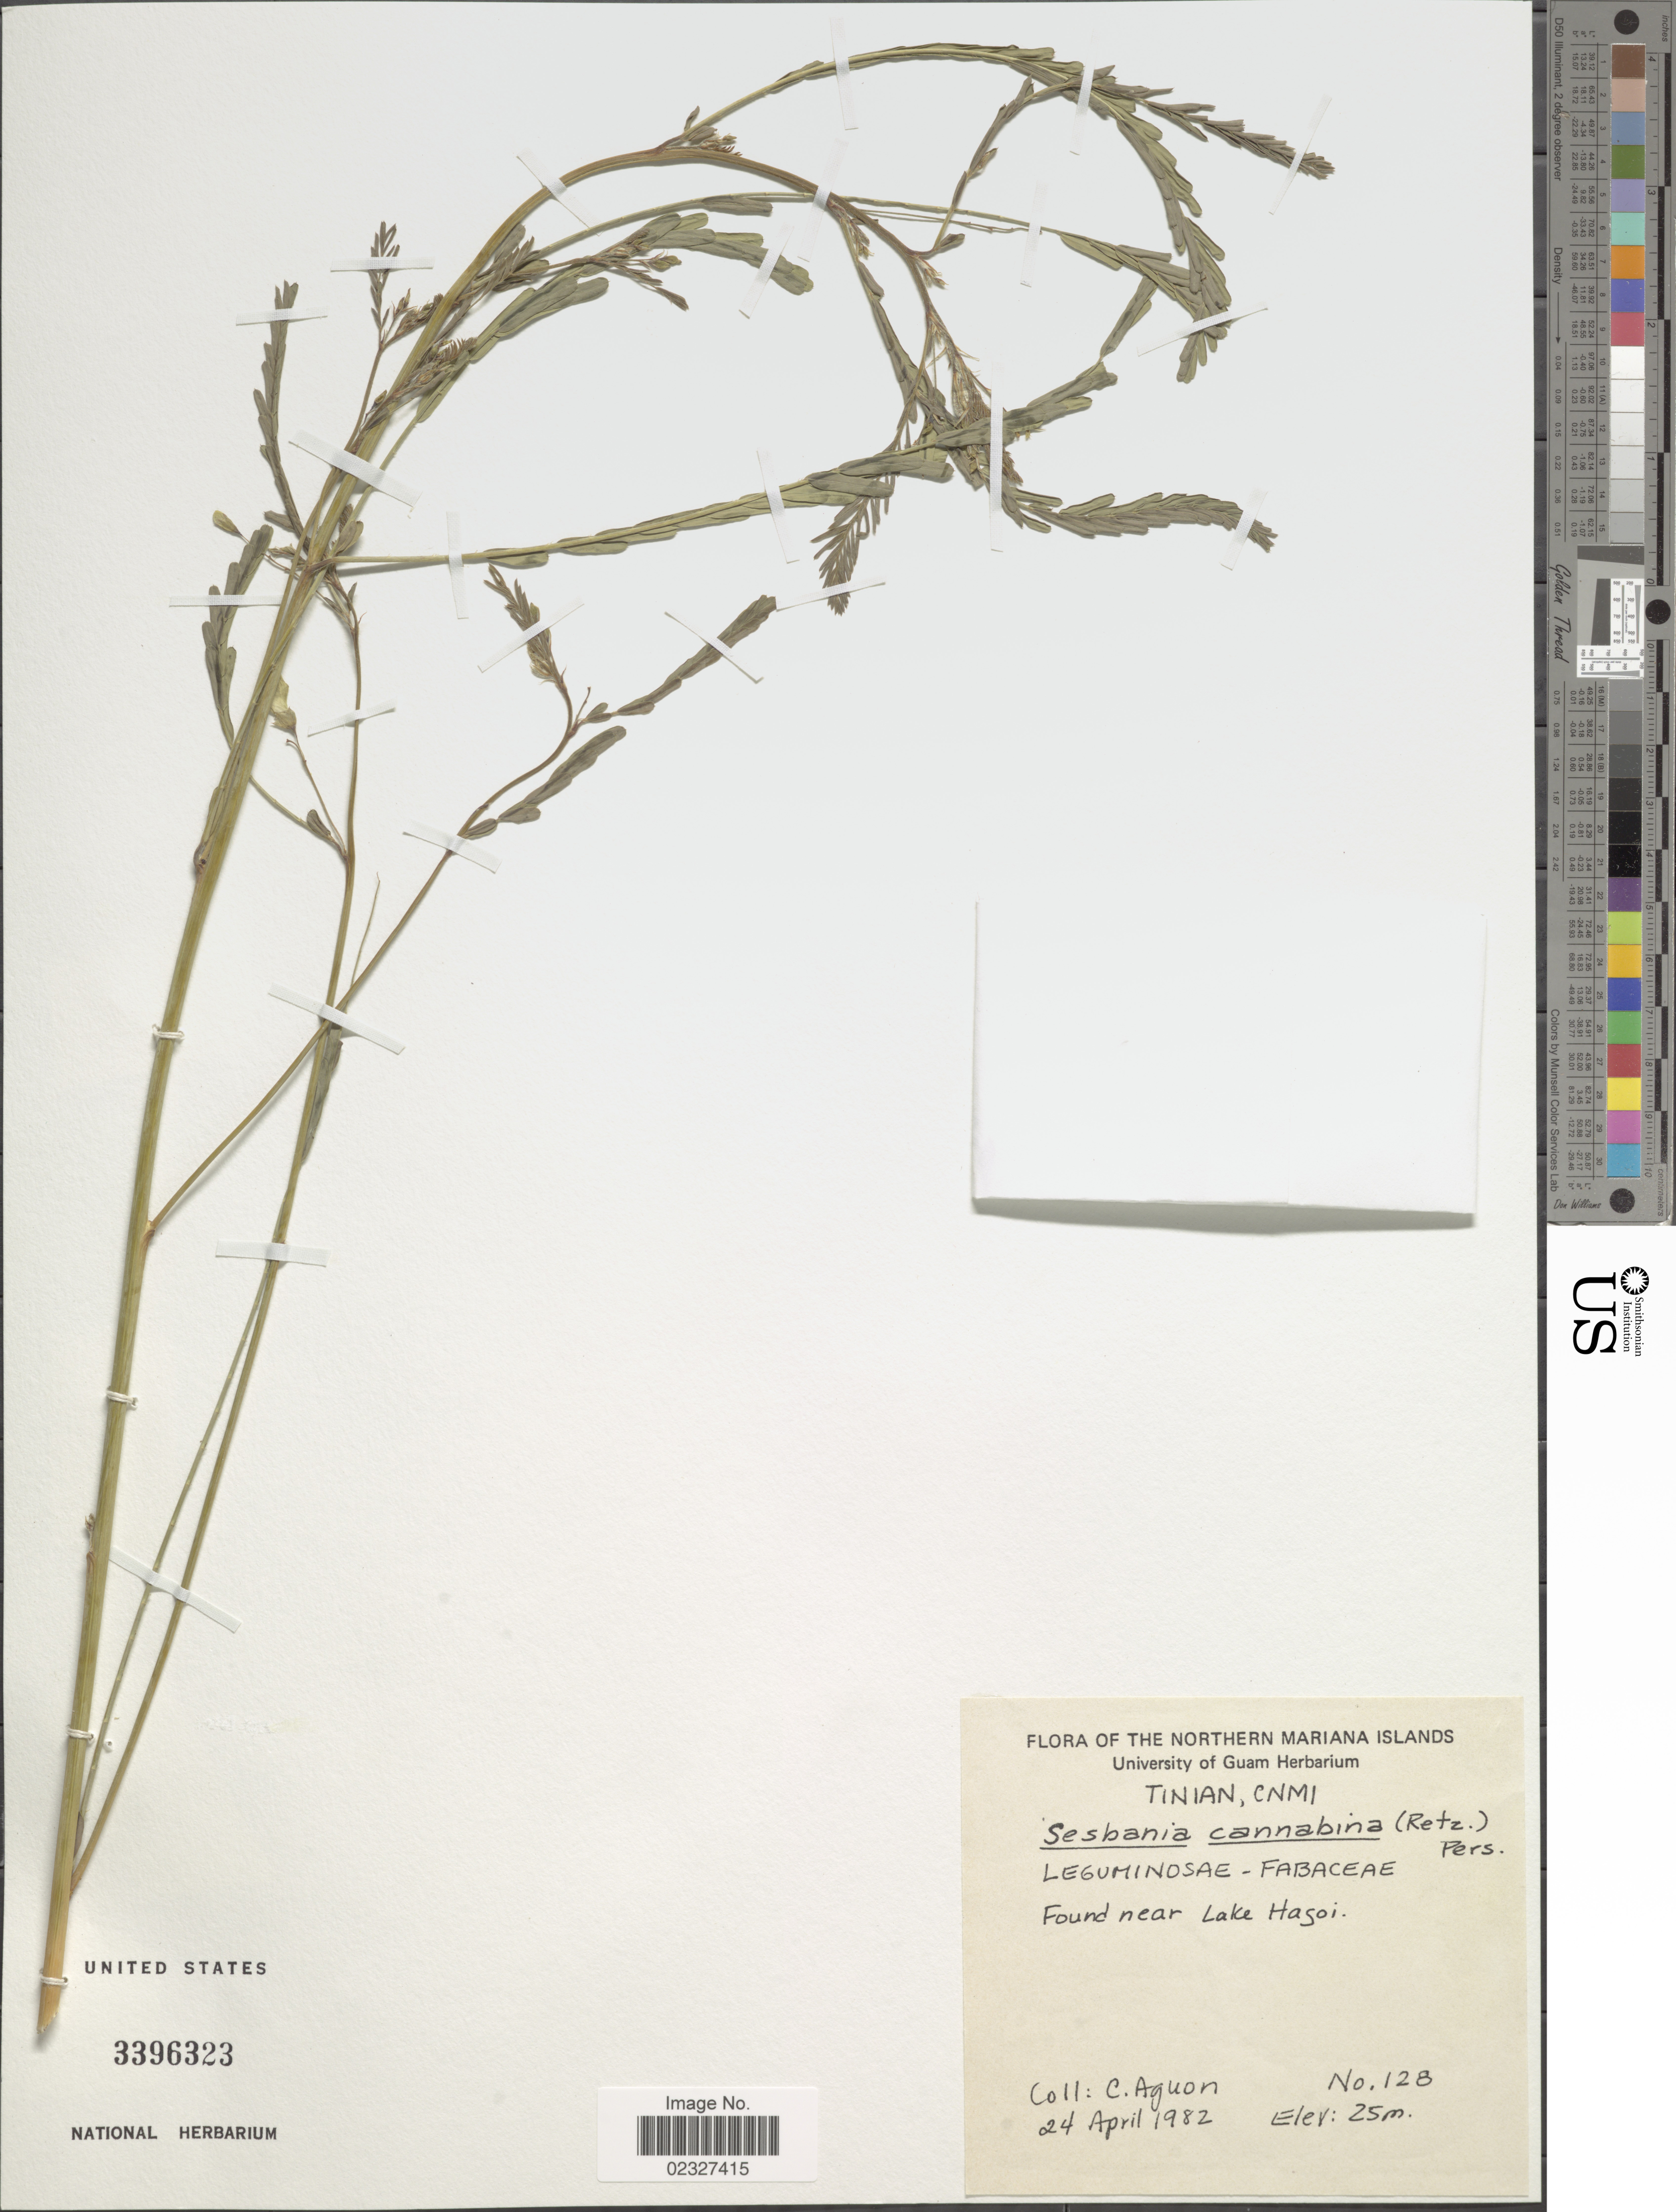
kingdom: Plantae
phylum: Tracheophyta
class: Magnoliopsida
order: Fabales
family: Fabaceae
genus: Sesbania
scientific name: Sesbania cannabina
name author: (Retz.) Poir.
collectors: C. Aguon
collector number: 128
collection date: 1982-04-24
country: Northern Mariana Islands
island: Tinian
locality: Tinian, CNMI, near Lake Hagoi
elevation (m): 25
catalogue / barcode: US 3396323